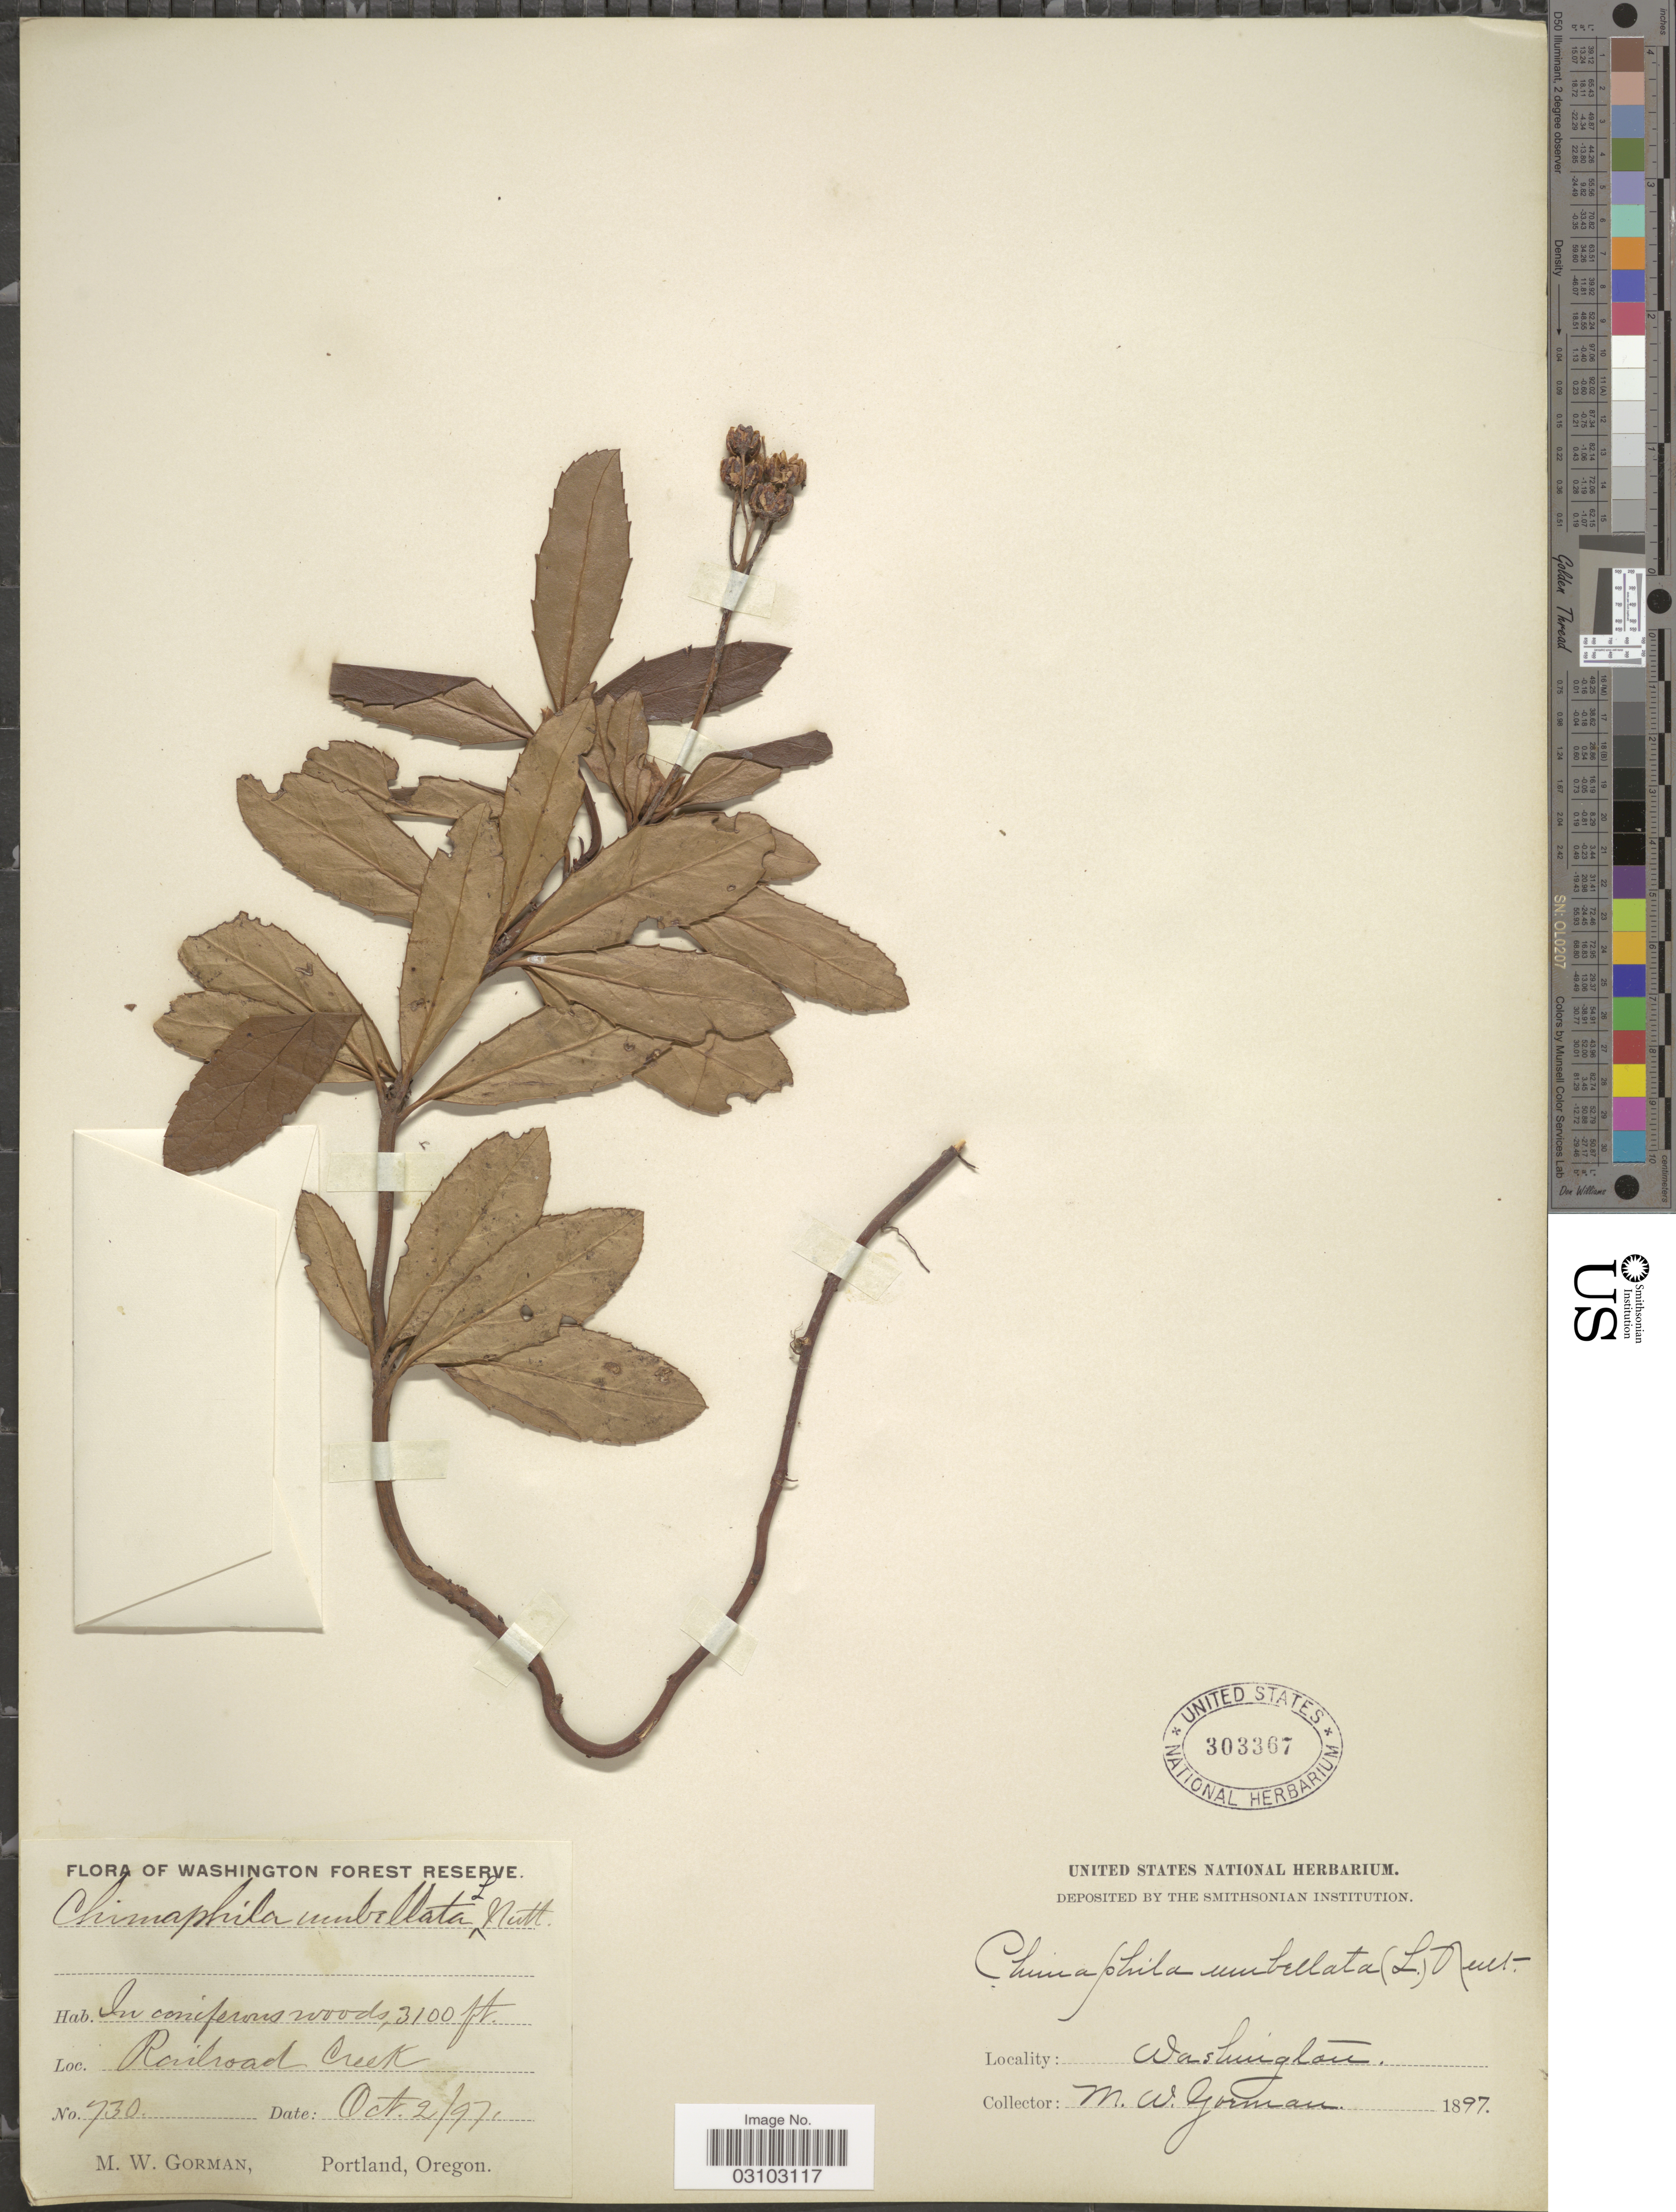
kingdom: Plantae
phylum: Tracheophyta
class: Magnoliopsida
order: Ericales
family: Ericaceae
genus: Chimaphila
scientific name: Chimaphila umbellata var. occidentalis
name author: (Rydb.) S.F. Blake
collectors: M. W. Gorman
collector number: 730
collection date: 1897-10-02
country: United States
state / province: Washington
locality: Railroad Creek.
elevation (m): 945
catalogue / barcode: US 303367